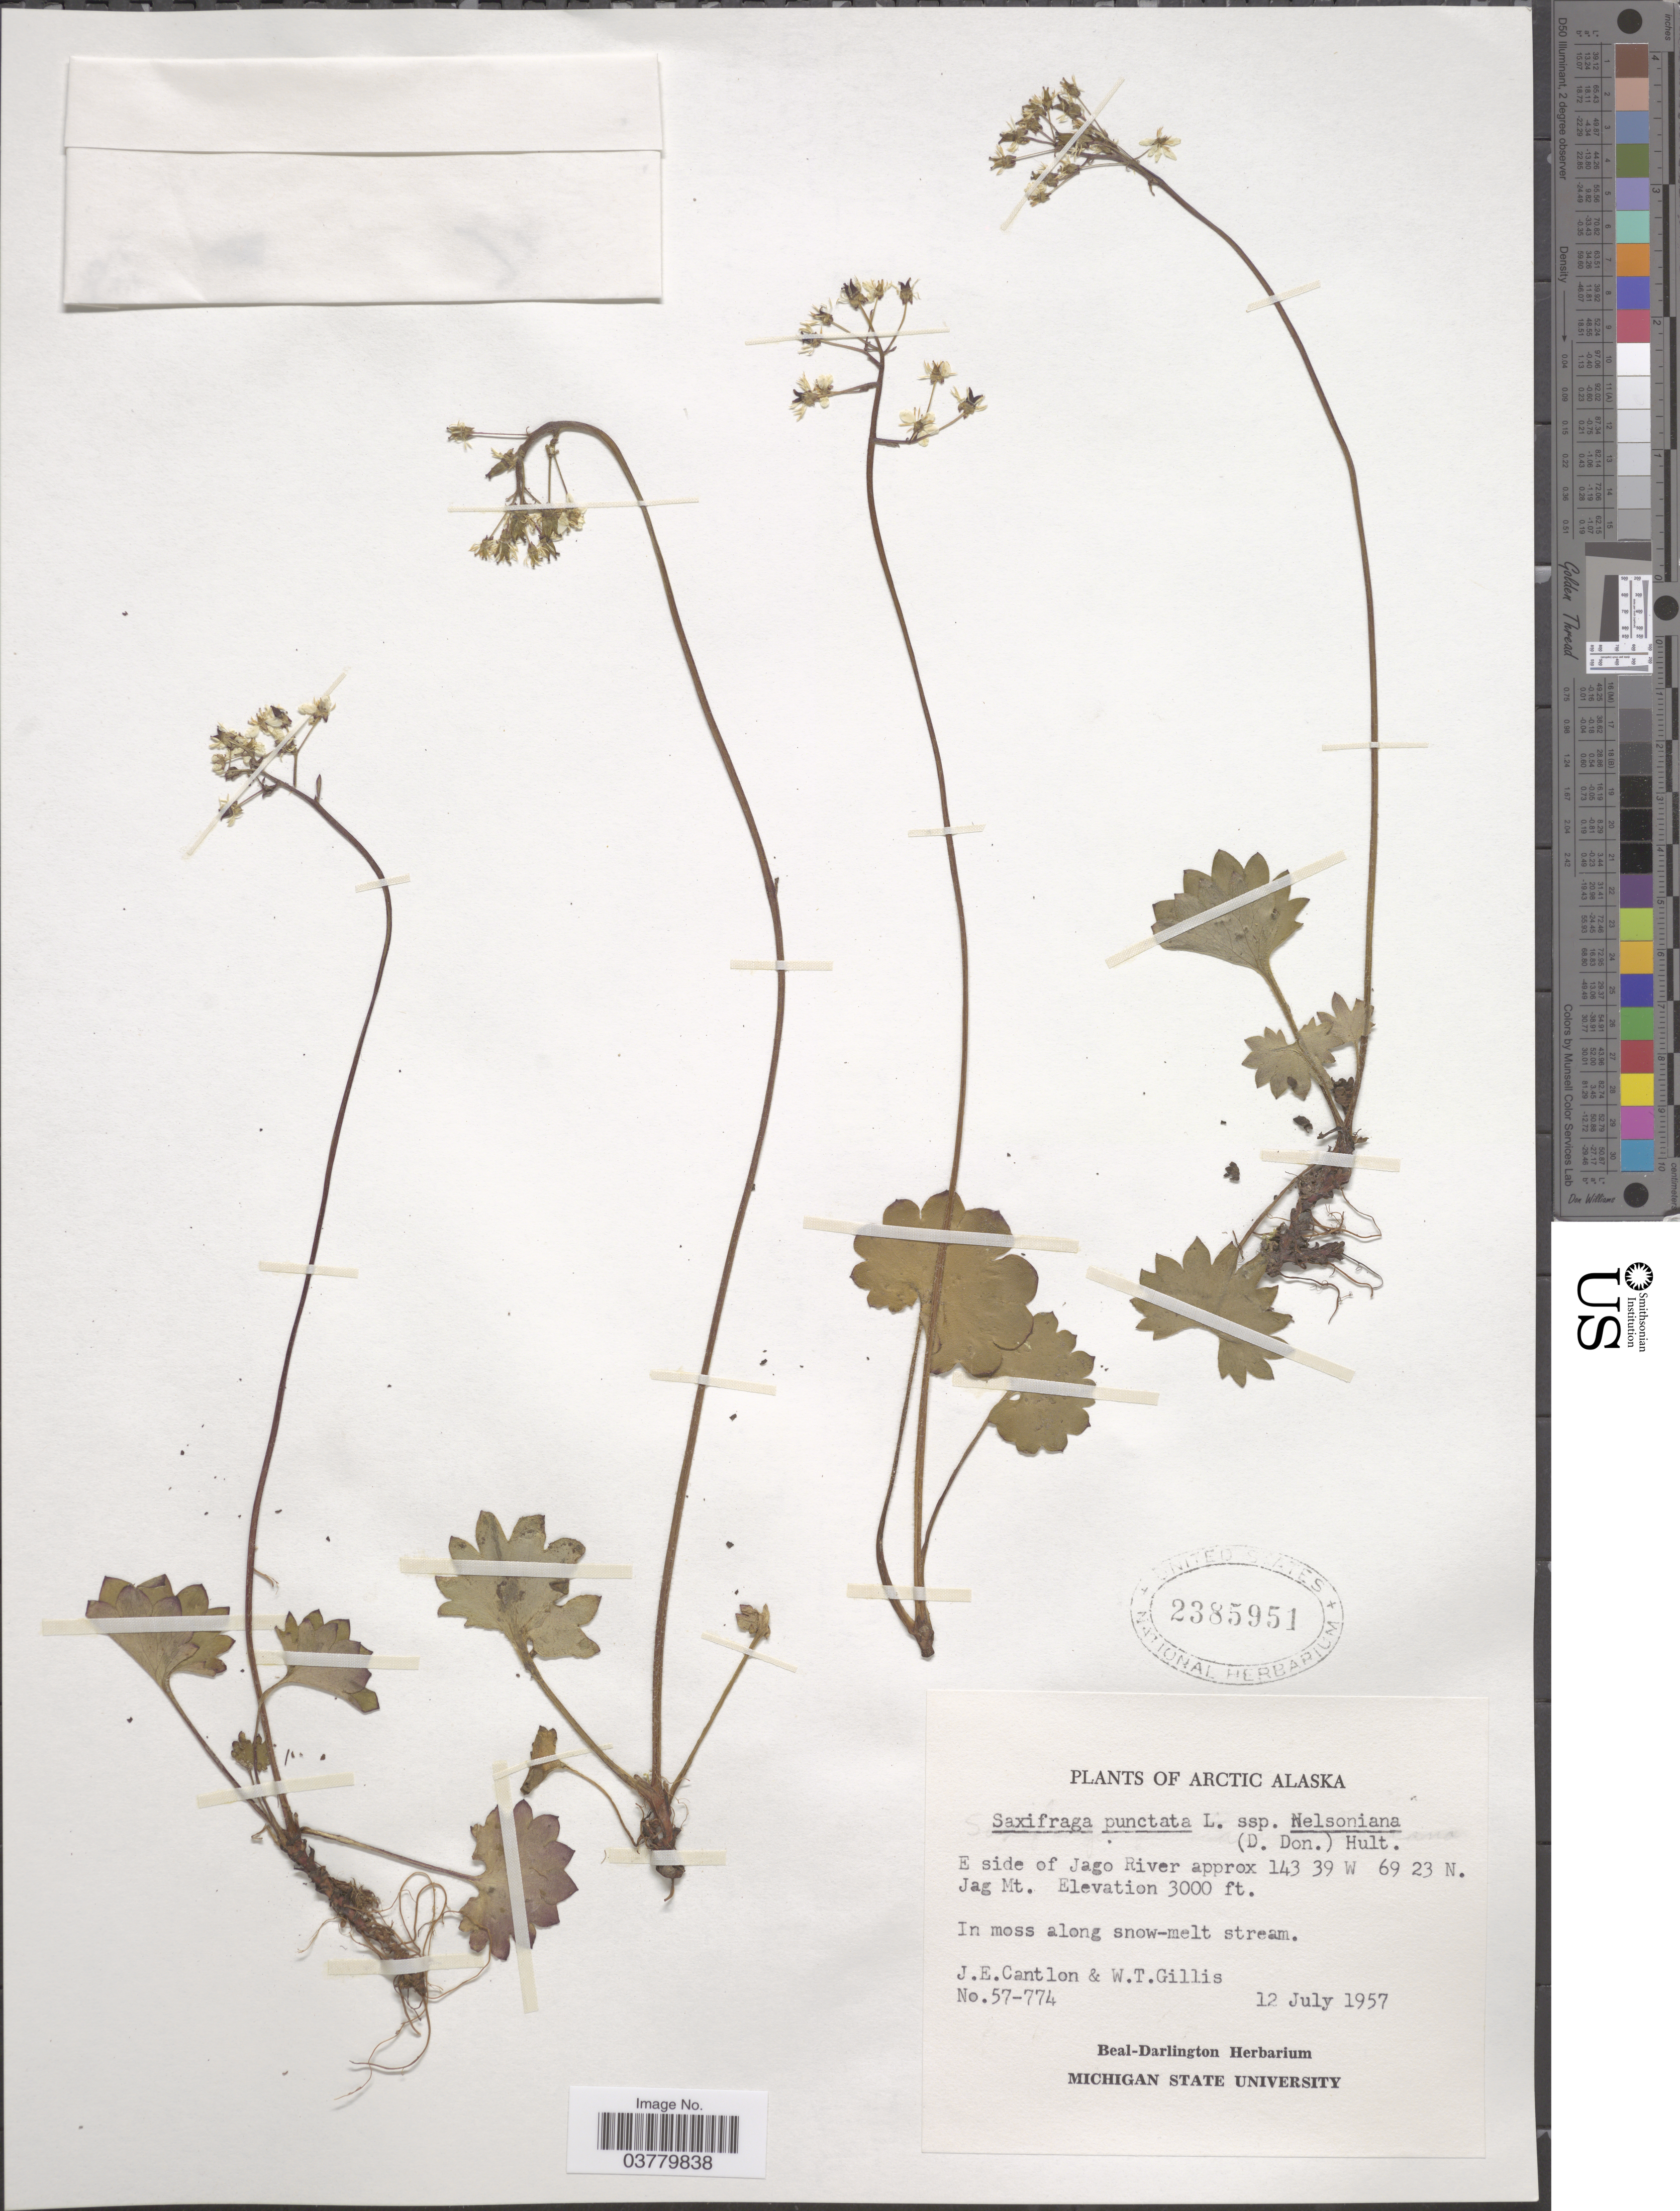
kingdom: Plantae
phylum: Tracheophyta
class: Magnoliopsida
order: Saxifragales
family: Saxifragaceae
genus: Micranthes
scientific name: Micranthes nelsoniana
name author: (D. Don) Small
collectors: J. Cantlon & W. T. Gillis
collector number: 57-774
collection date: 1957-07-12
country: United States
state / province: Alaska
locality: Arctic Alaska. E side of Jago River. Jag Mt.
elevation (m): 914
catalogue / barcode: US 2385951